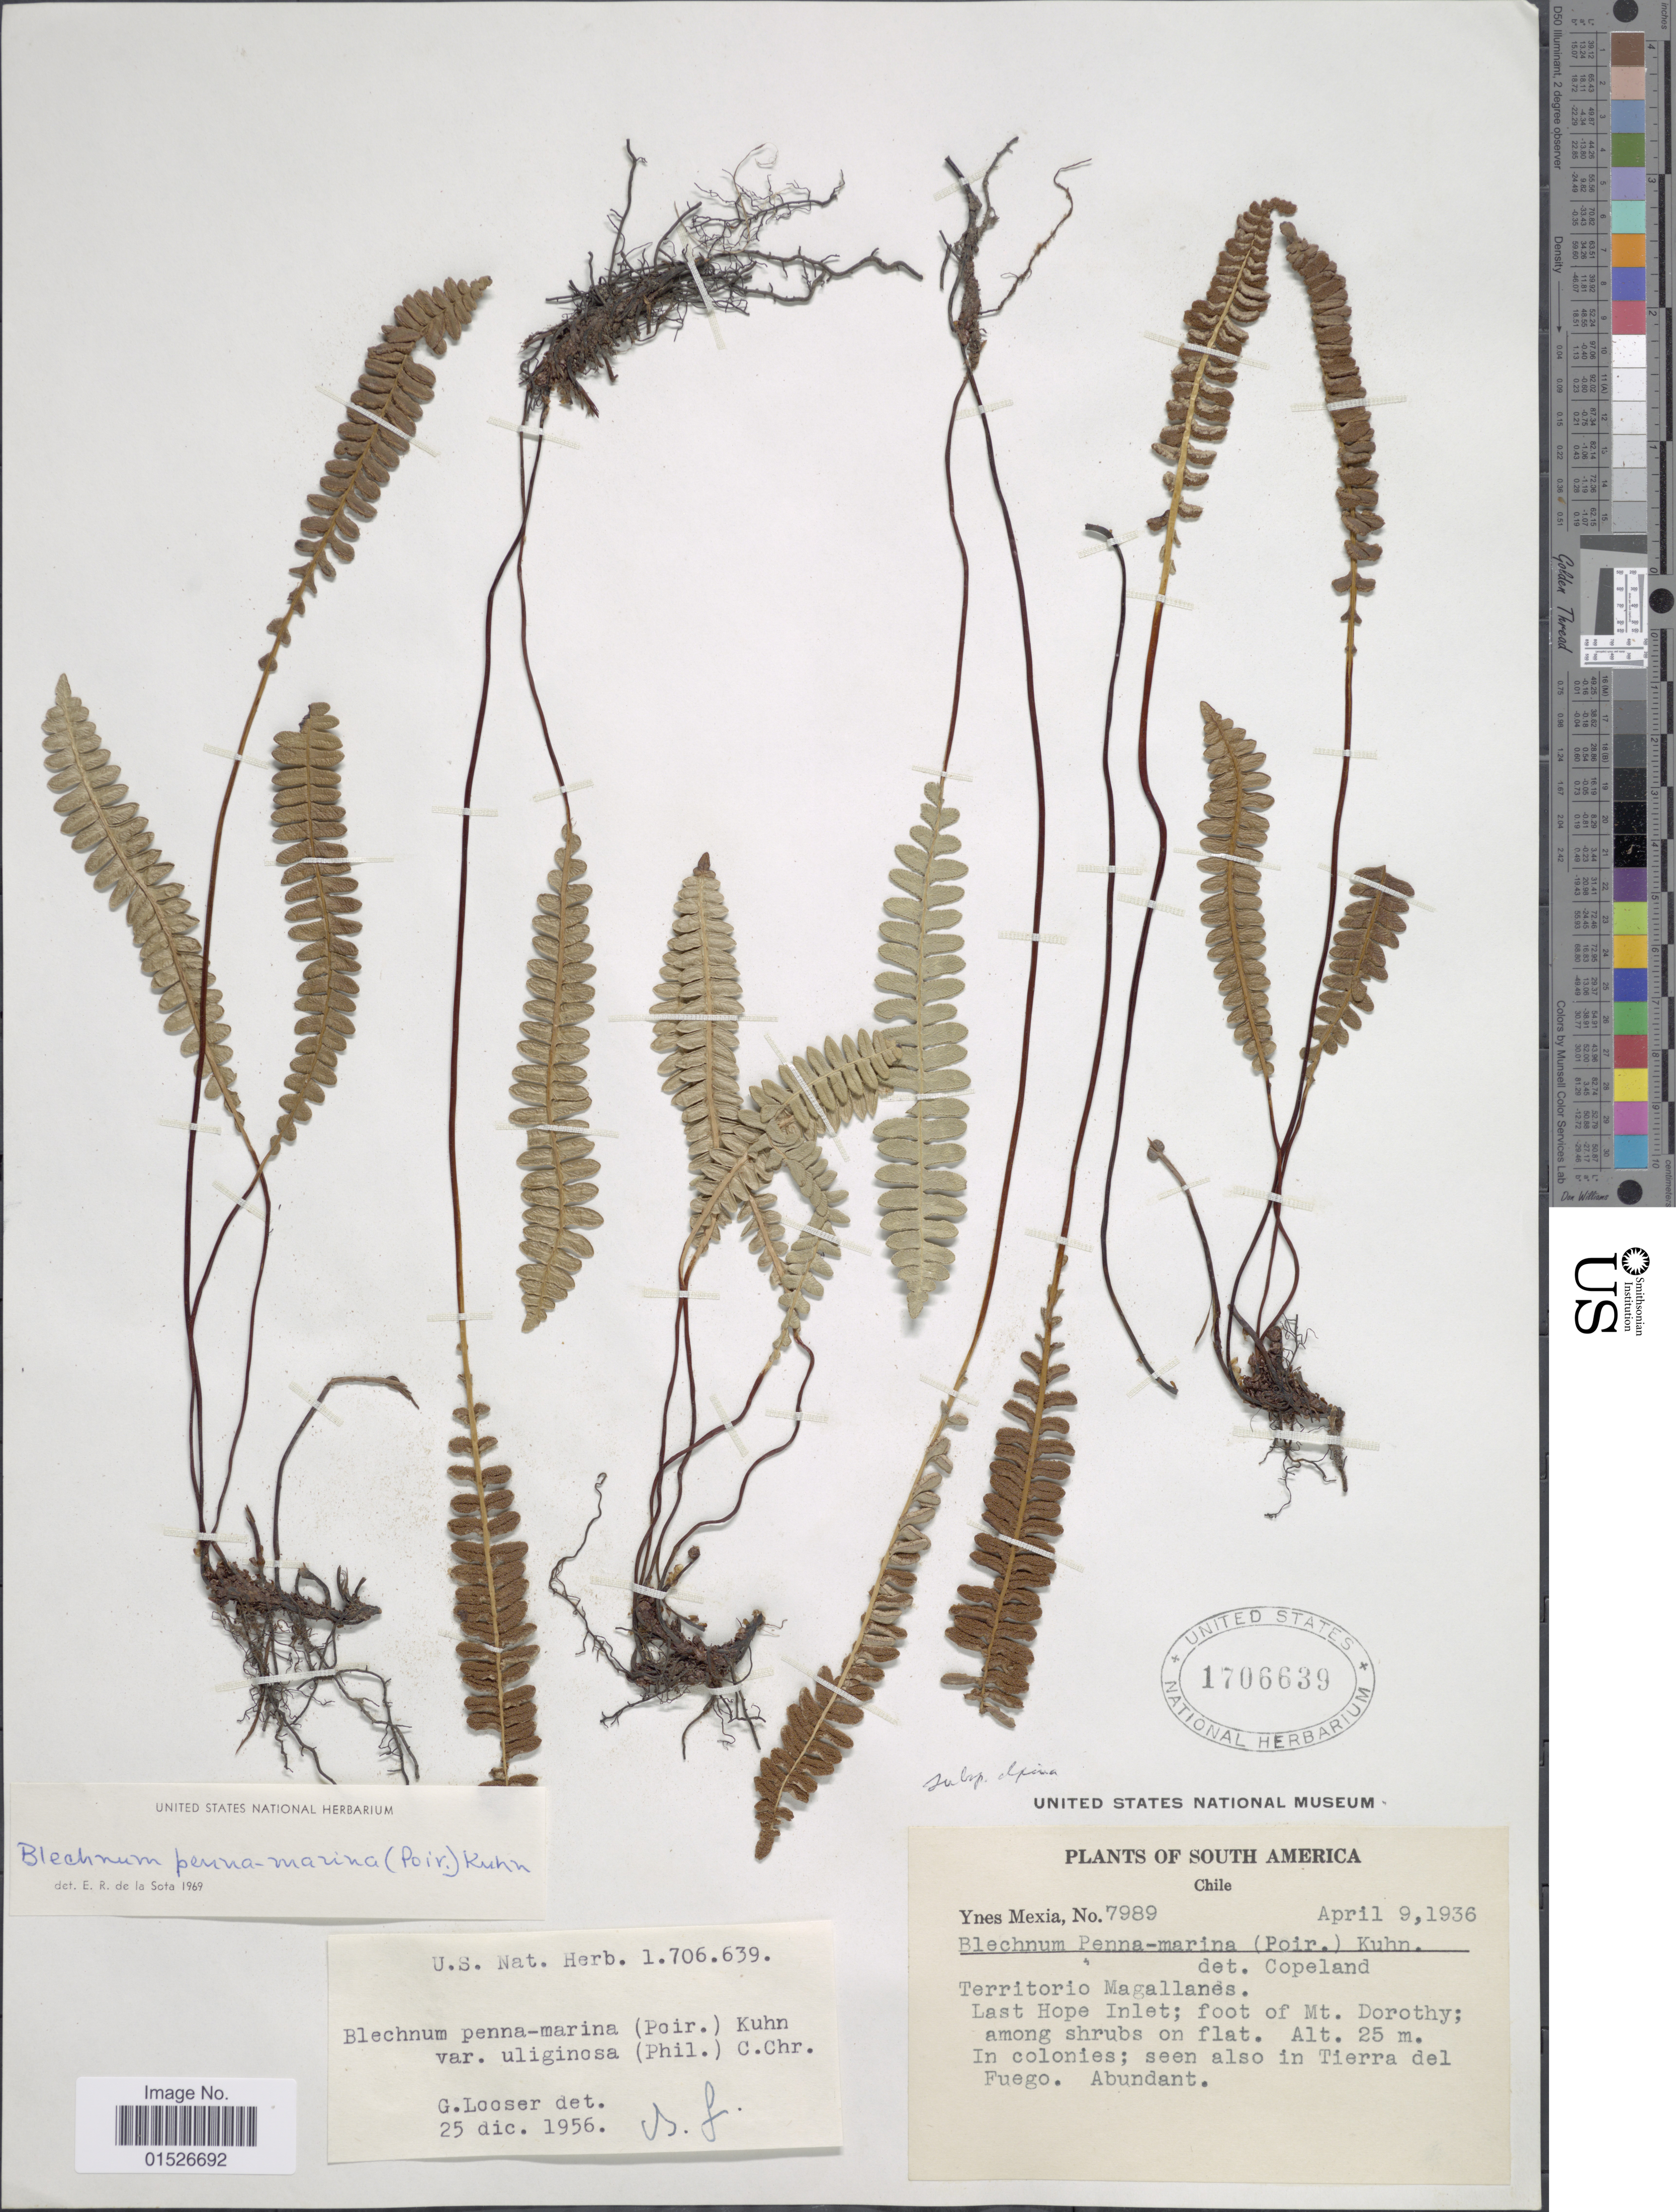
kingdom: Plantae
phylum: Tracheophyta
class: Polypodiopsida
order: Polypodiales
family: Blechnaceae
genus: Blechnum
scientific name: Blechnum penna-marina subsp. alpina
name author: T.C. Chambers & P. A. Farrant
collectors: Y. Mexia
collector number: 7989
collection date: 1936-04-09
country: Chile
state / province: Magallanes y de la Antártica Chilena (XII)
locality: Territorio Magallanes, Last Hope Inlet; foot of Mt. Dorothy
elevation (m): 25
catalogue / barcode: US 1706639